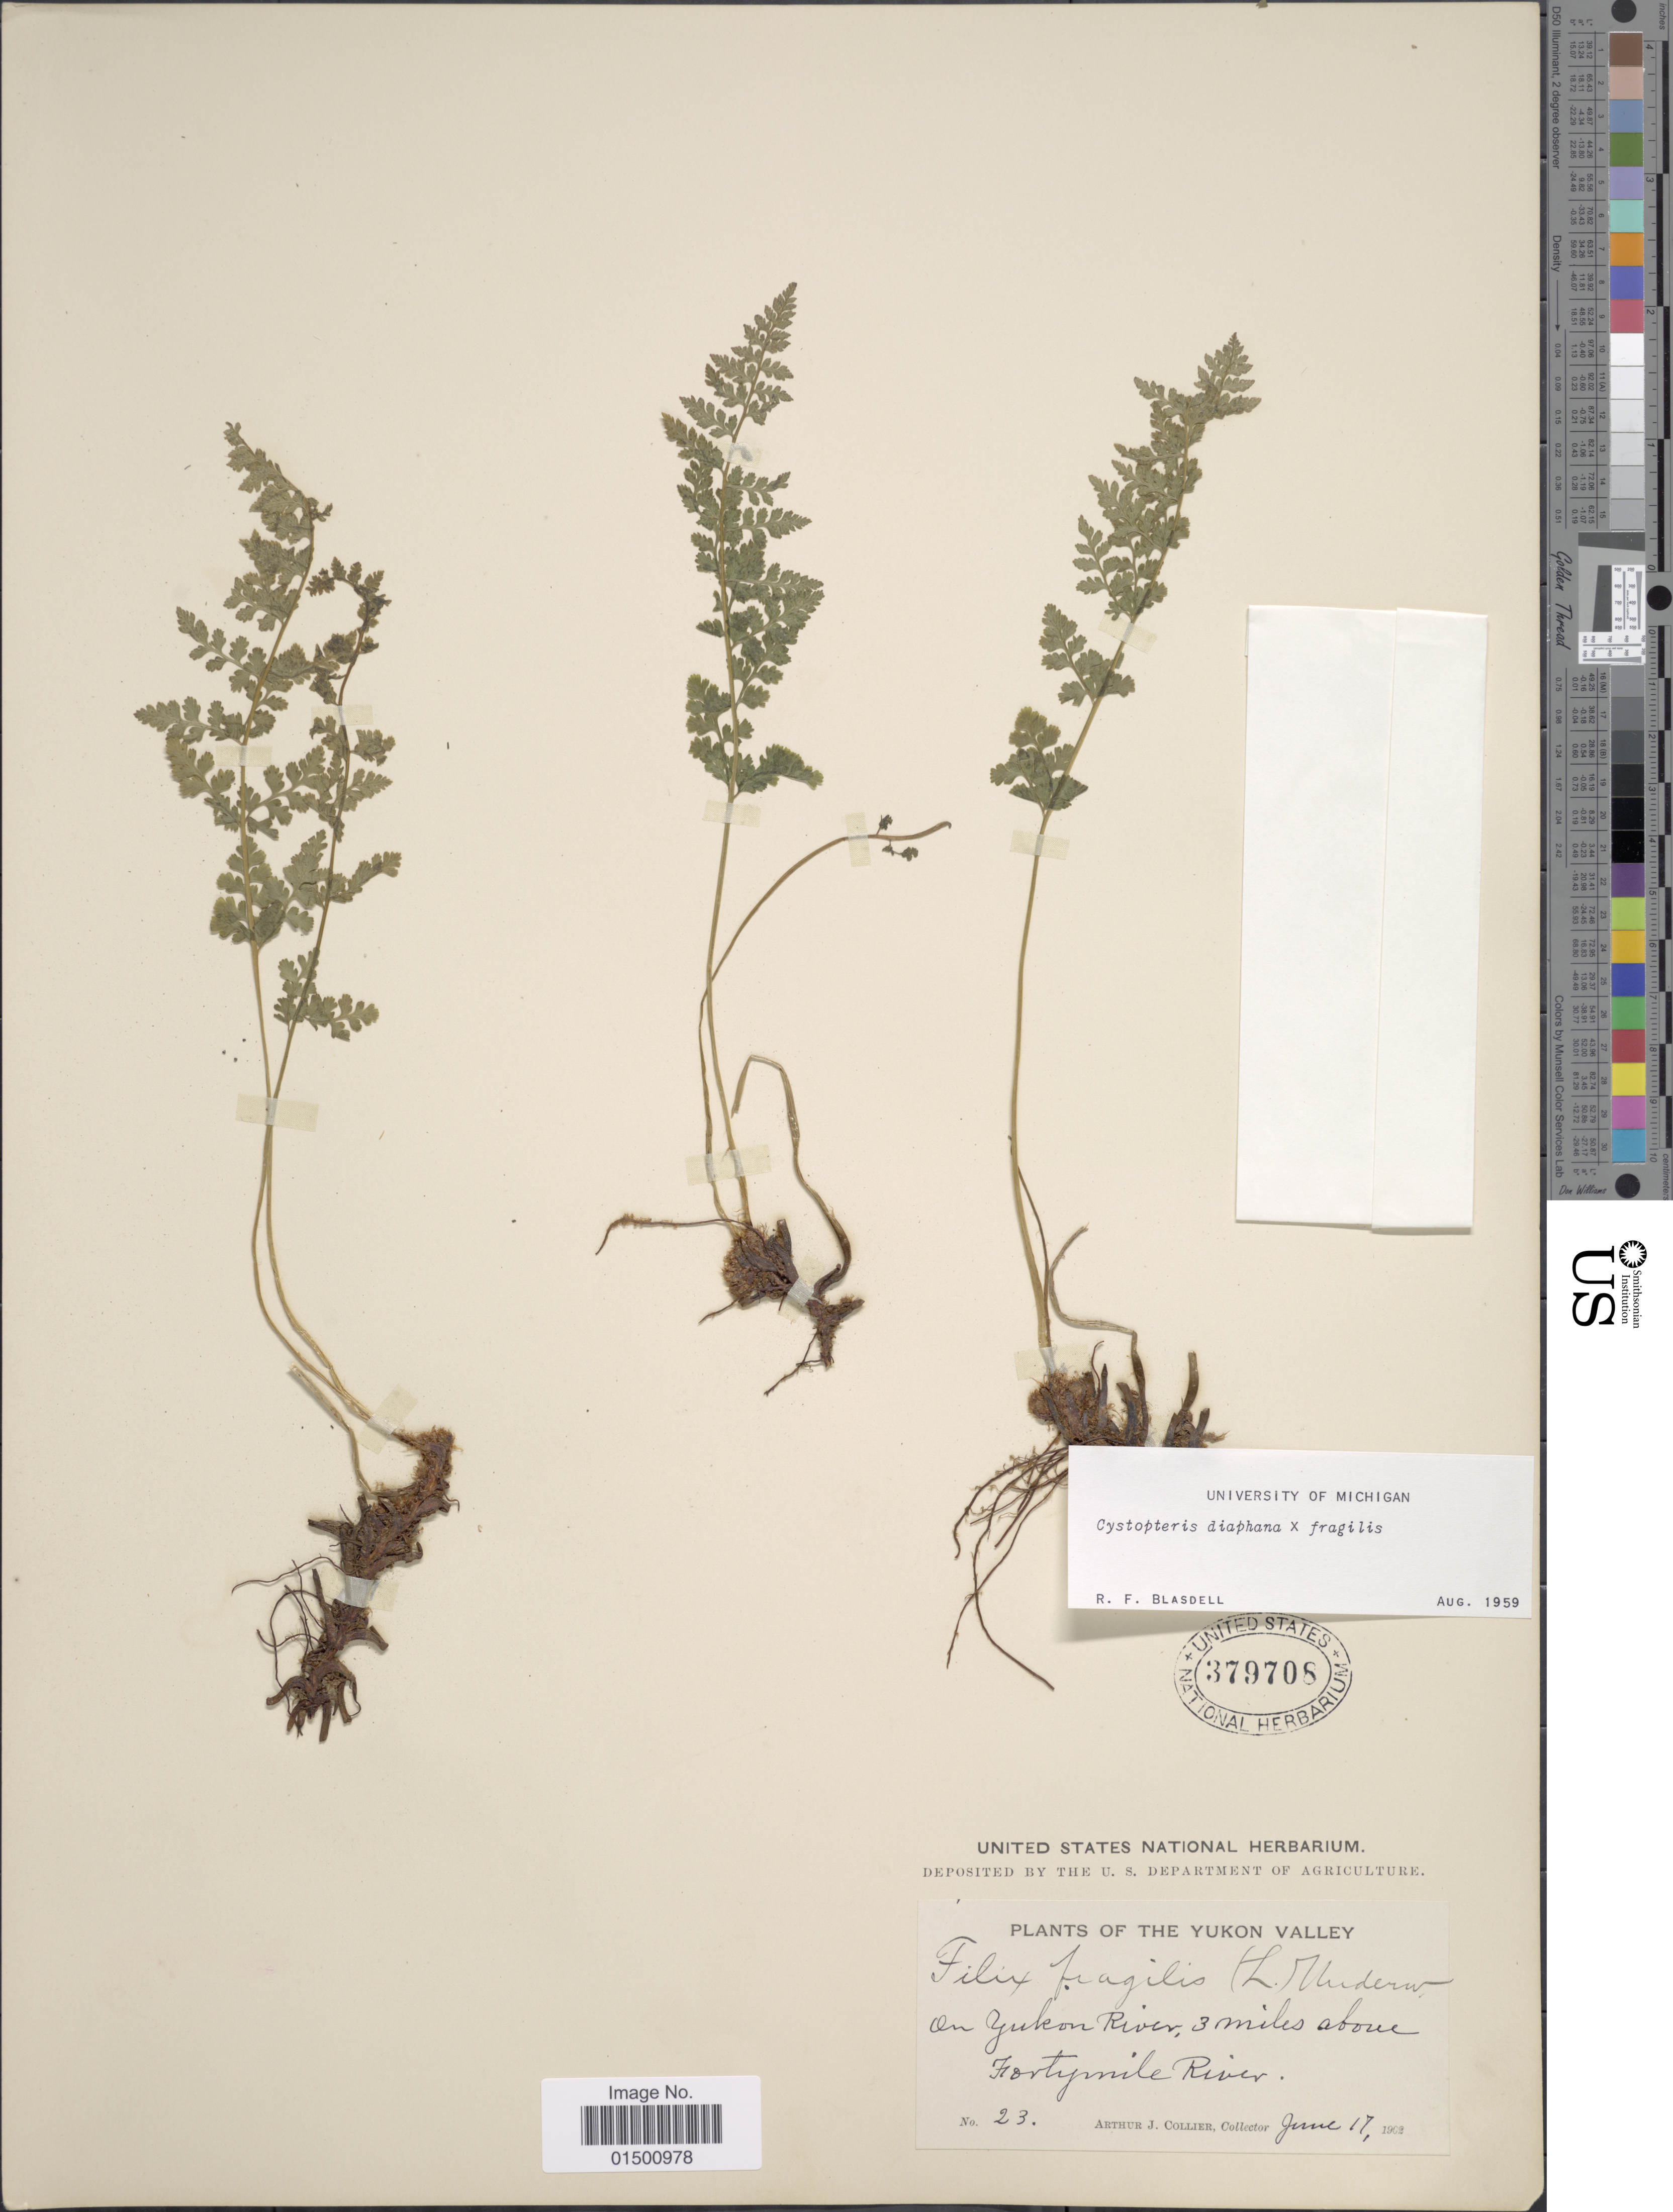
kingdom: Plantae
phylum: Tracheophyta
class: Polypodiopsida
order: Polypodiales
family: Cystopteridaceae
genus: Cystopteris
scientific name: Cystopteris diaphana x C. fragilis (L.) Bernh.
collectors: A. Collier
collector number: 23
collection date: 1902-06-17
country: Canada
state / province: Yukon Territory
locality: Yukon Valley, on Yukon River, 3 miles above Fortymile River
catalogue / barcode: US 379708